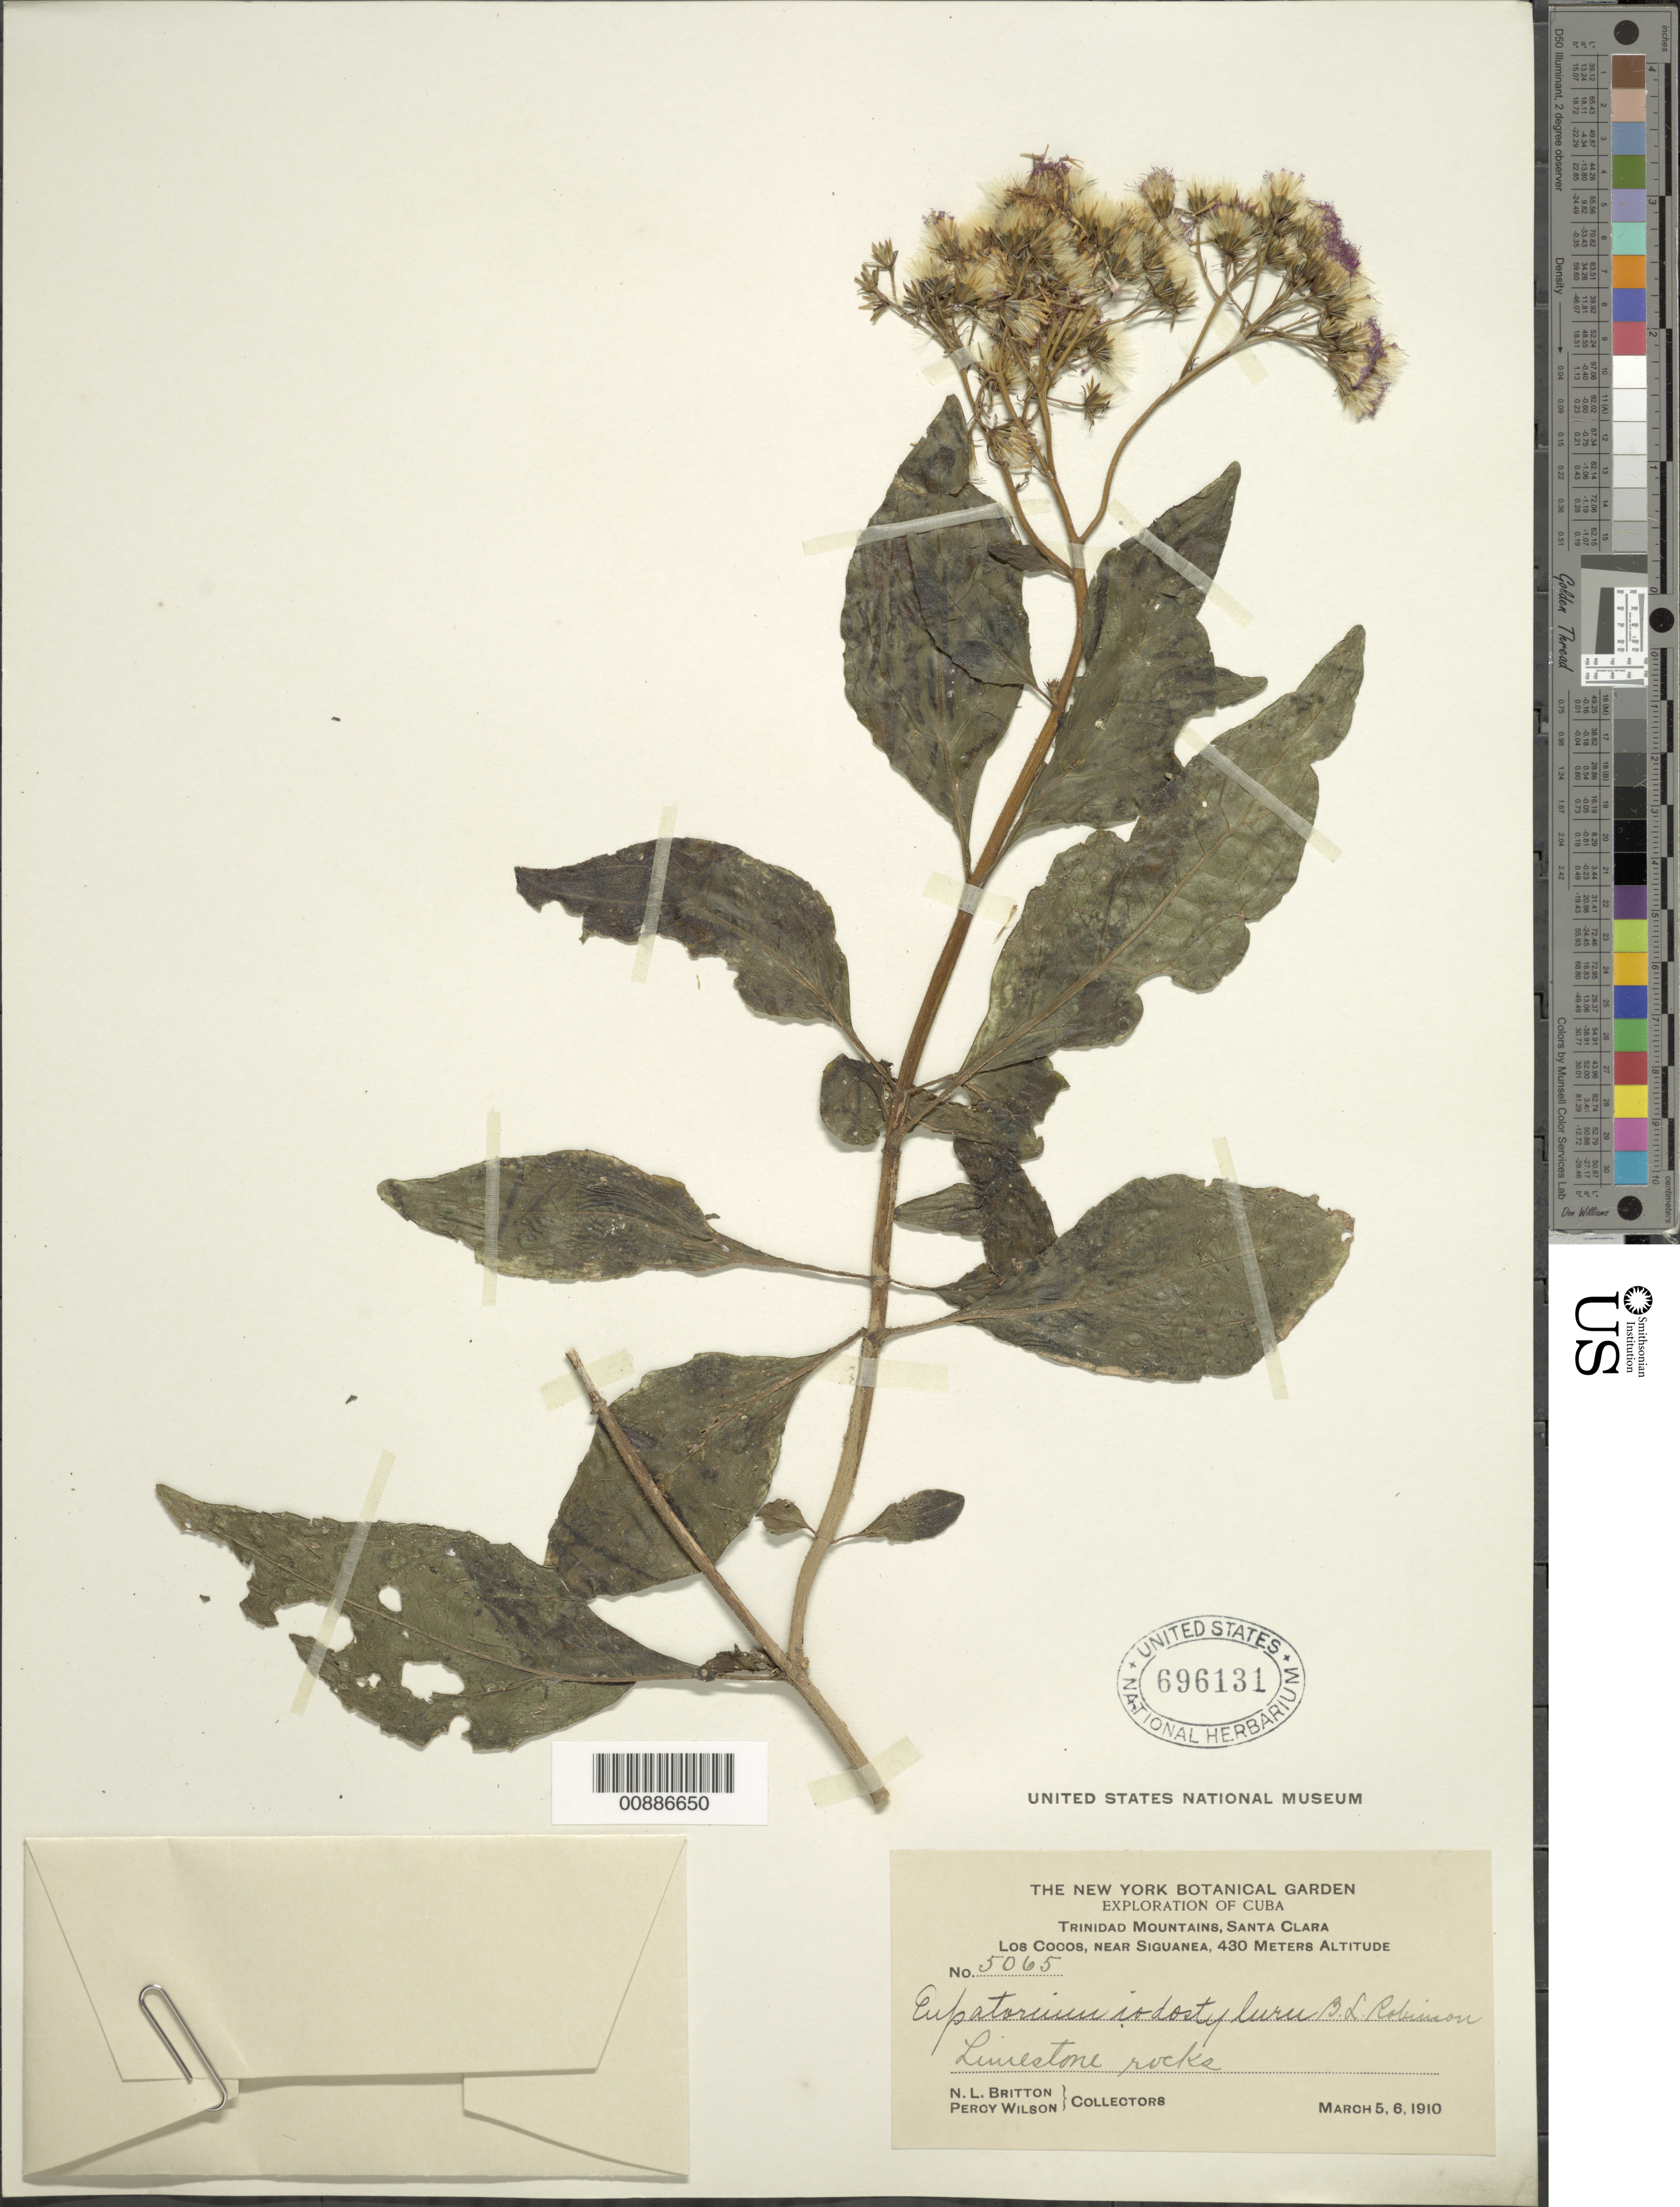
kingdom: Plantae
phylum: Tracheophyta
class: Magnoliopsida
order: Asterales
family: Asteraceae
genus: Spaniopappus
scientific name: Spaniopappus iodostylus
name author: (B.L. Rob.) R.M. King ex H. Rob.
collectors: N. Britton & P. Wilson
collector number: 5065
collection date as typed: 05 Mar 1910 to 06 Mar 1910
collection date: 1910-03-05/1910-03-06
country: Cuba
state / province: Las Villas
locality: Trinidad Mountains, Los Cocos, near Siguanea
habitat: Limestone rocks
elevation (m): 430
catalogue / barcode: US 696131